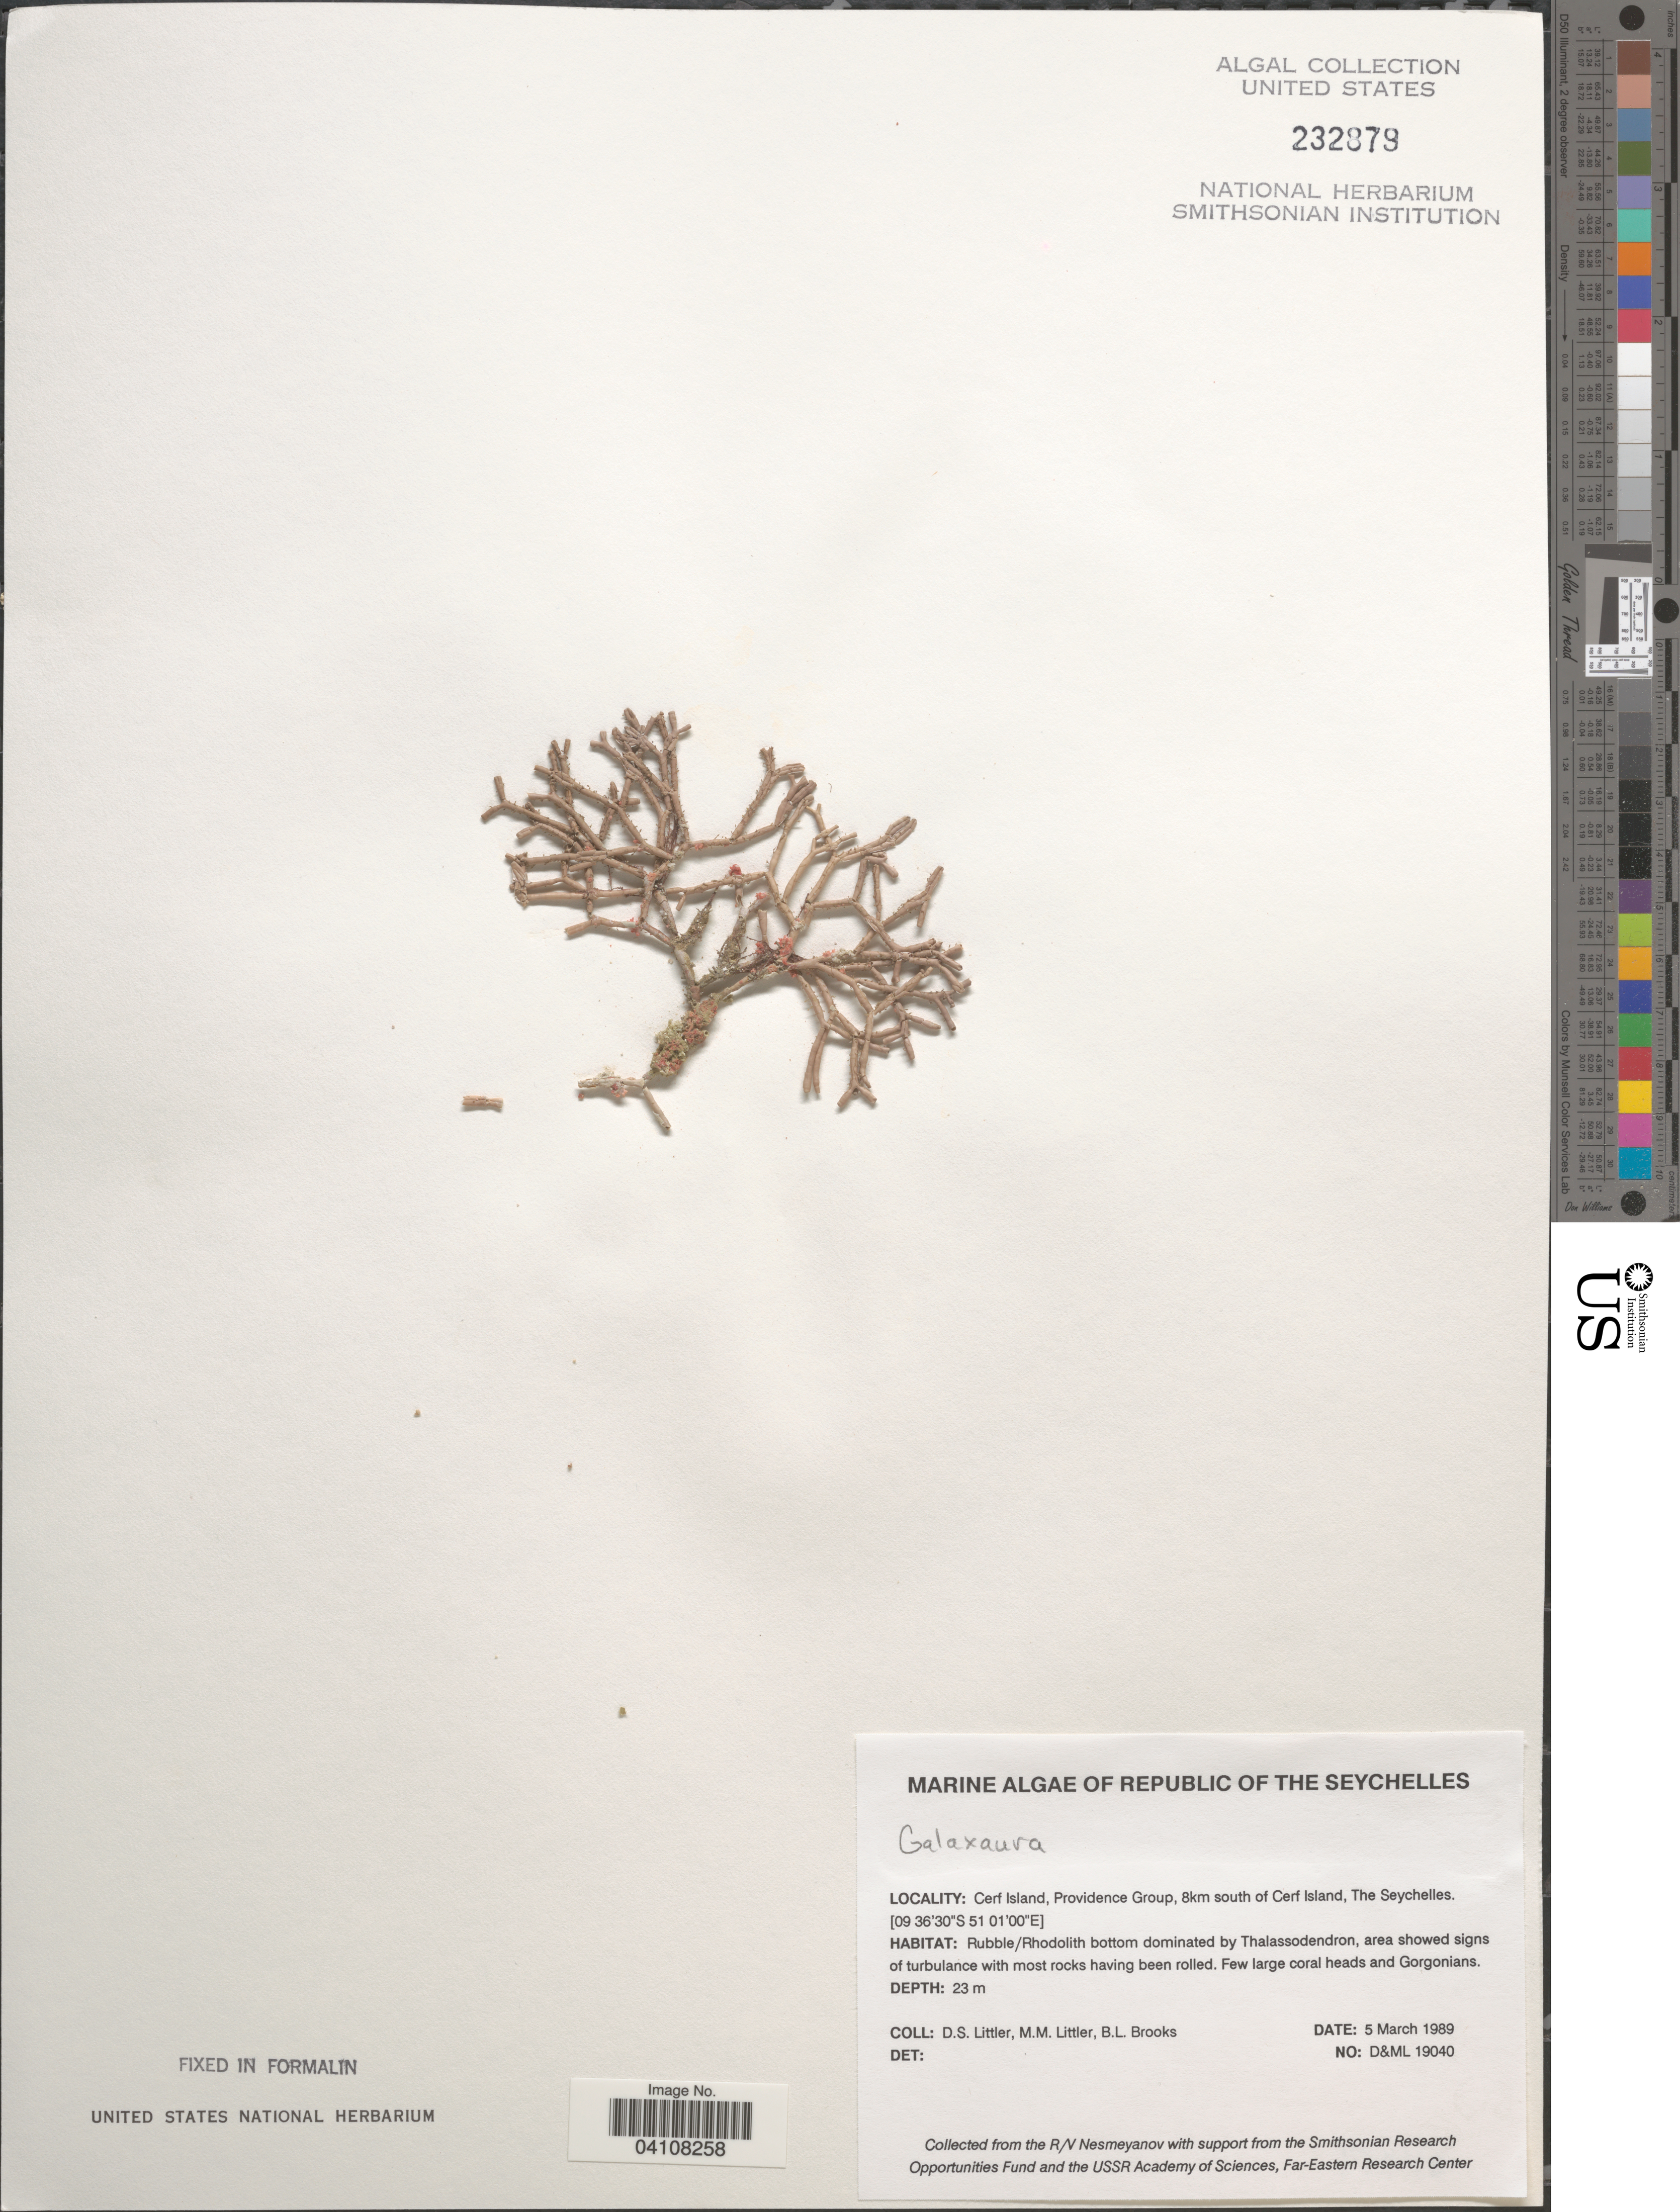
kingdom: Plantae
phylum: Rhodophyta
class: Florideophyceae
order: Nemaliales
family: Galaxauraceae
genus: Galaxaura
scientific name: Galaxaura sp.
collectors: D. S. Littler & B. Brooks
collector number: D&ML19040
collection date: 1989-03-05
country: Seychelles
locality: Republic of The Seychelles. Cerf Island, Providence Group, 8km south of Cerf Island.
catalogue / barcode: US 232879